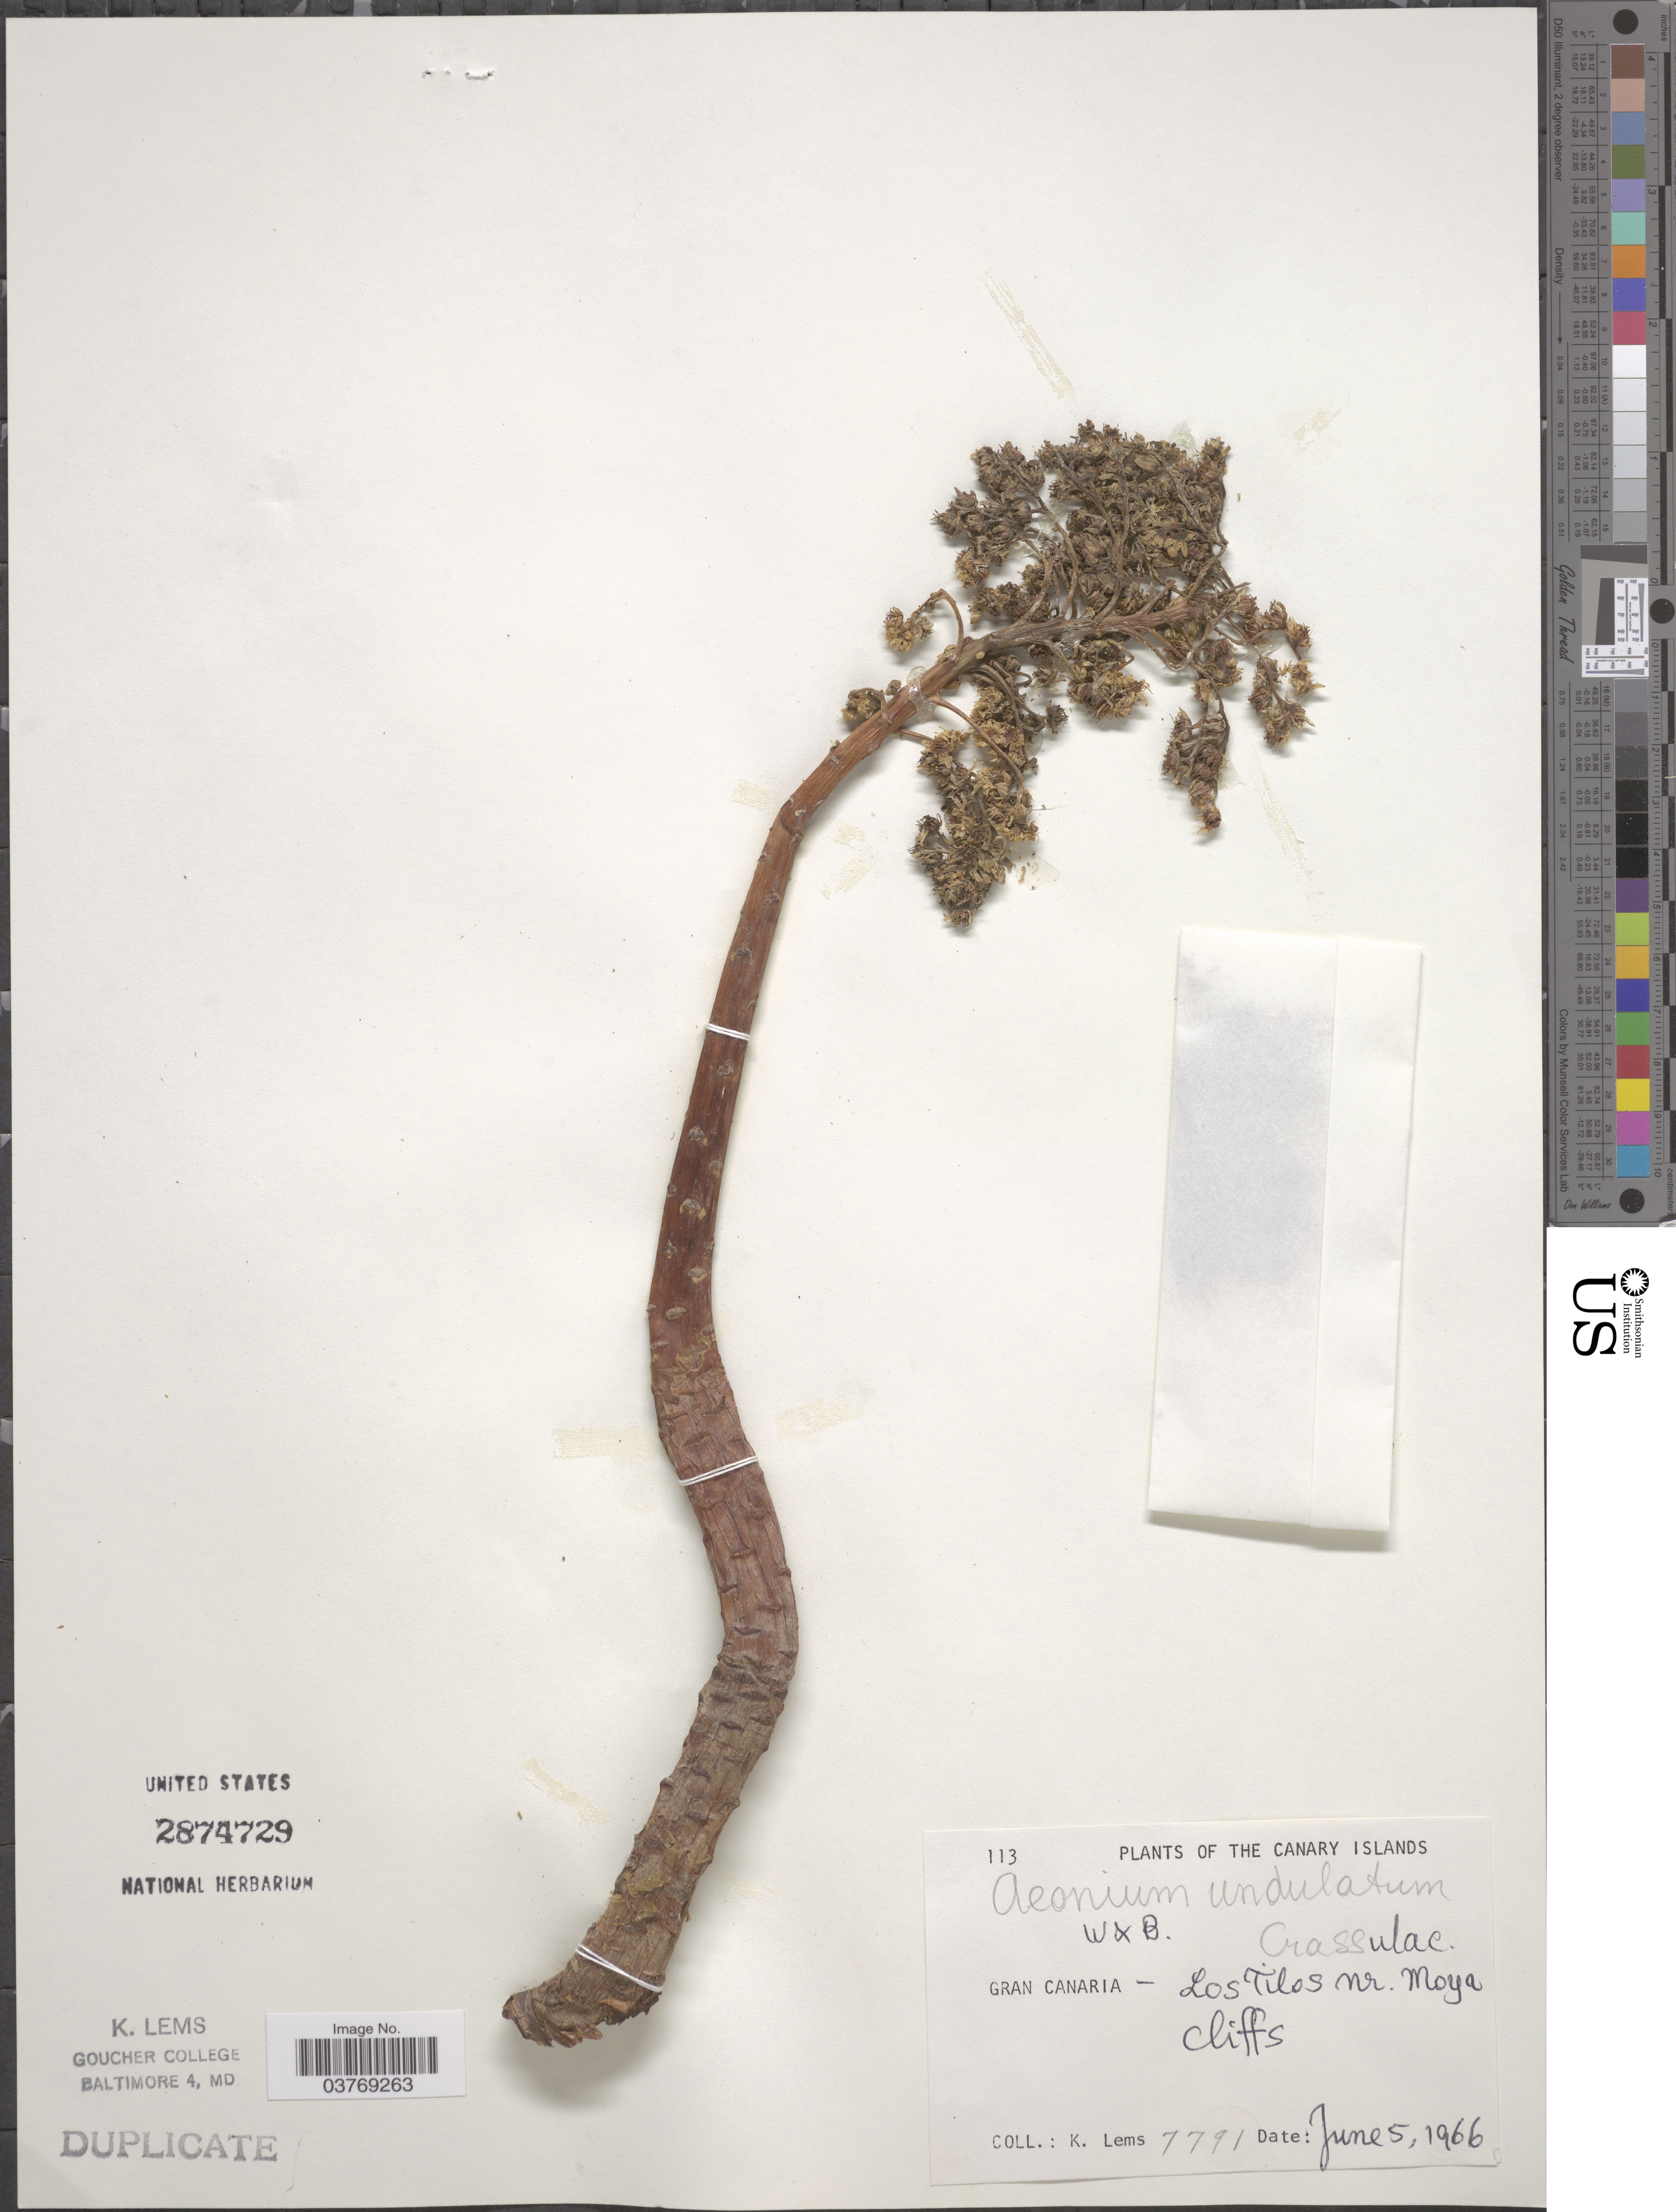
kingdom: Plantae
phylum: Tracheophyta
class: Magnoliopsida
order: Saxifragales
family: Crassulaceae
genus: Aeonium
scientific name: Aeonium undulatum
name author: Webb & Berthel.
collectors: K. Lems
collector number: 7791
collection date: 1966-06-05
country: Spain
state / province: Canarias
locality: The Canary Islands. Gran Canaraia - Los Tilos nr. Moya Cliffs.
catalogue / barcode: US 2874729